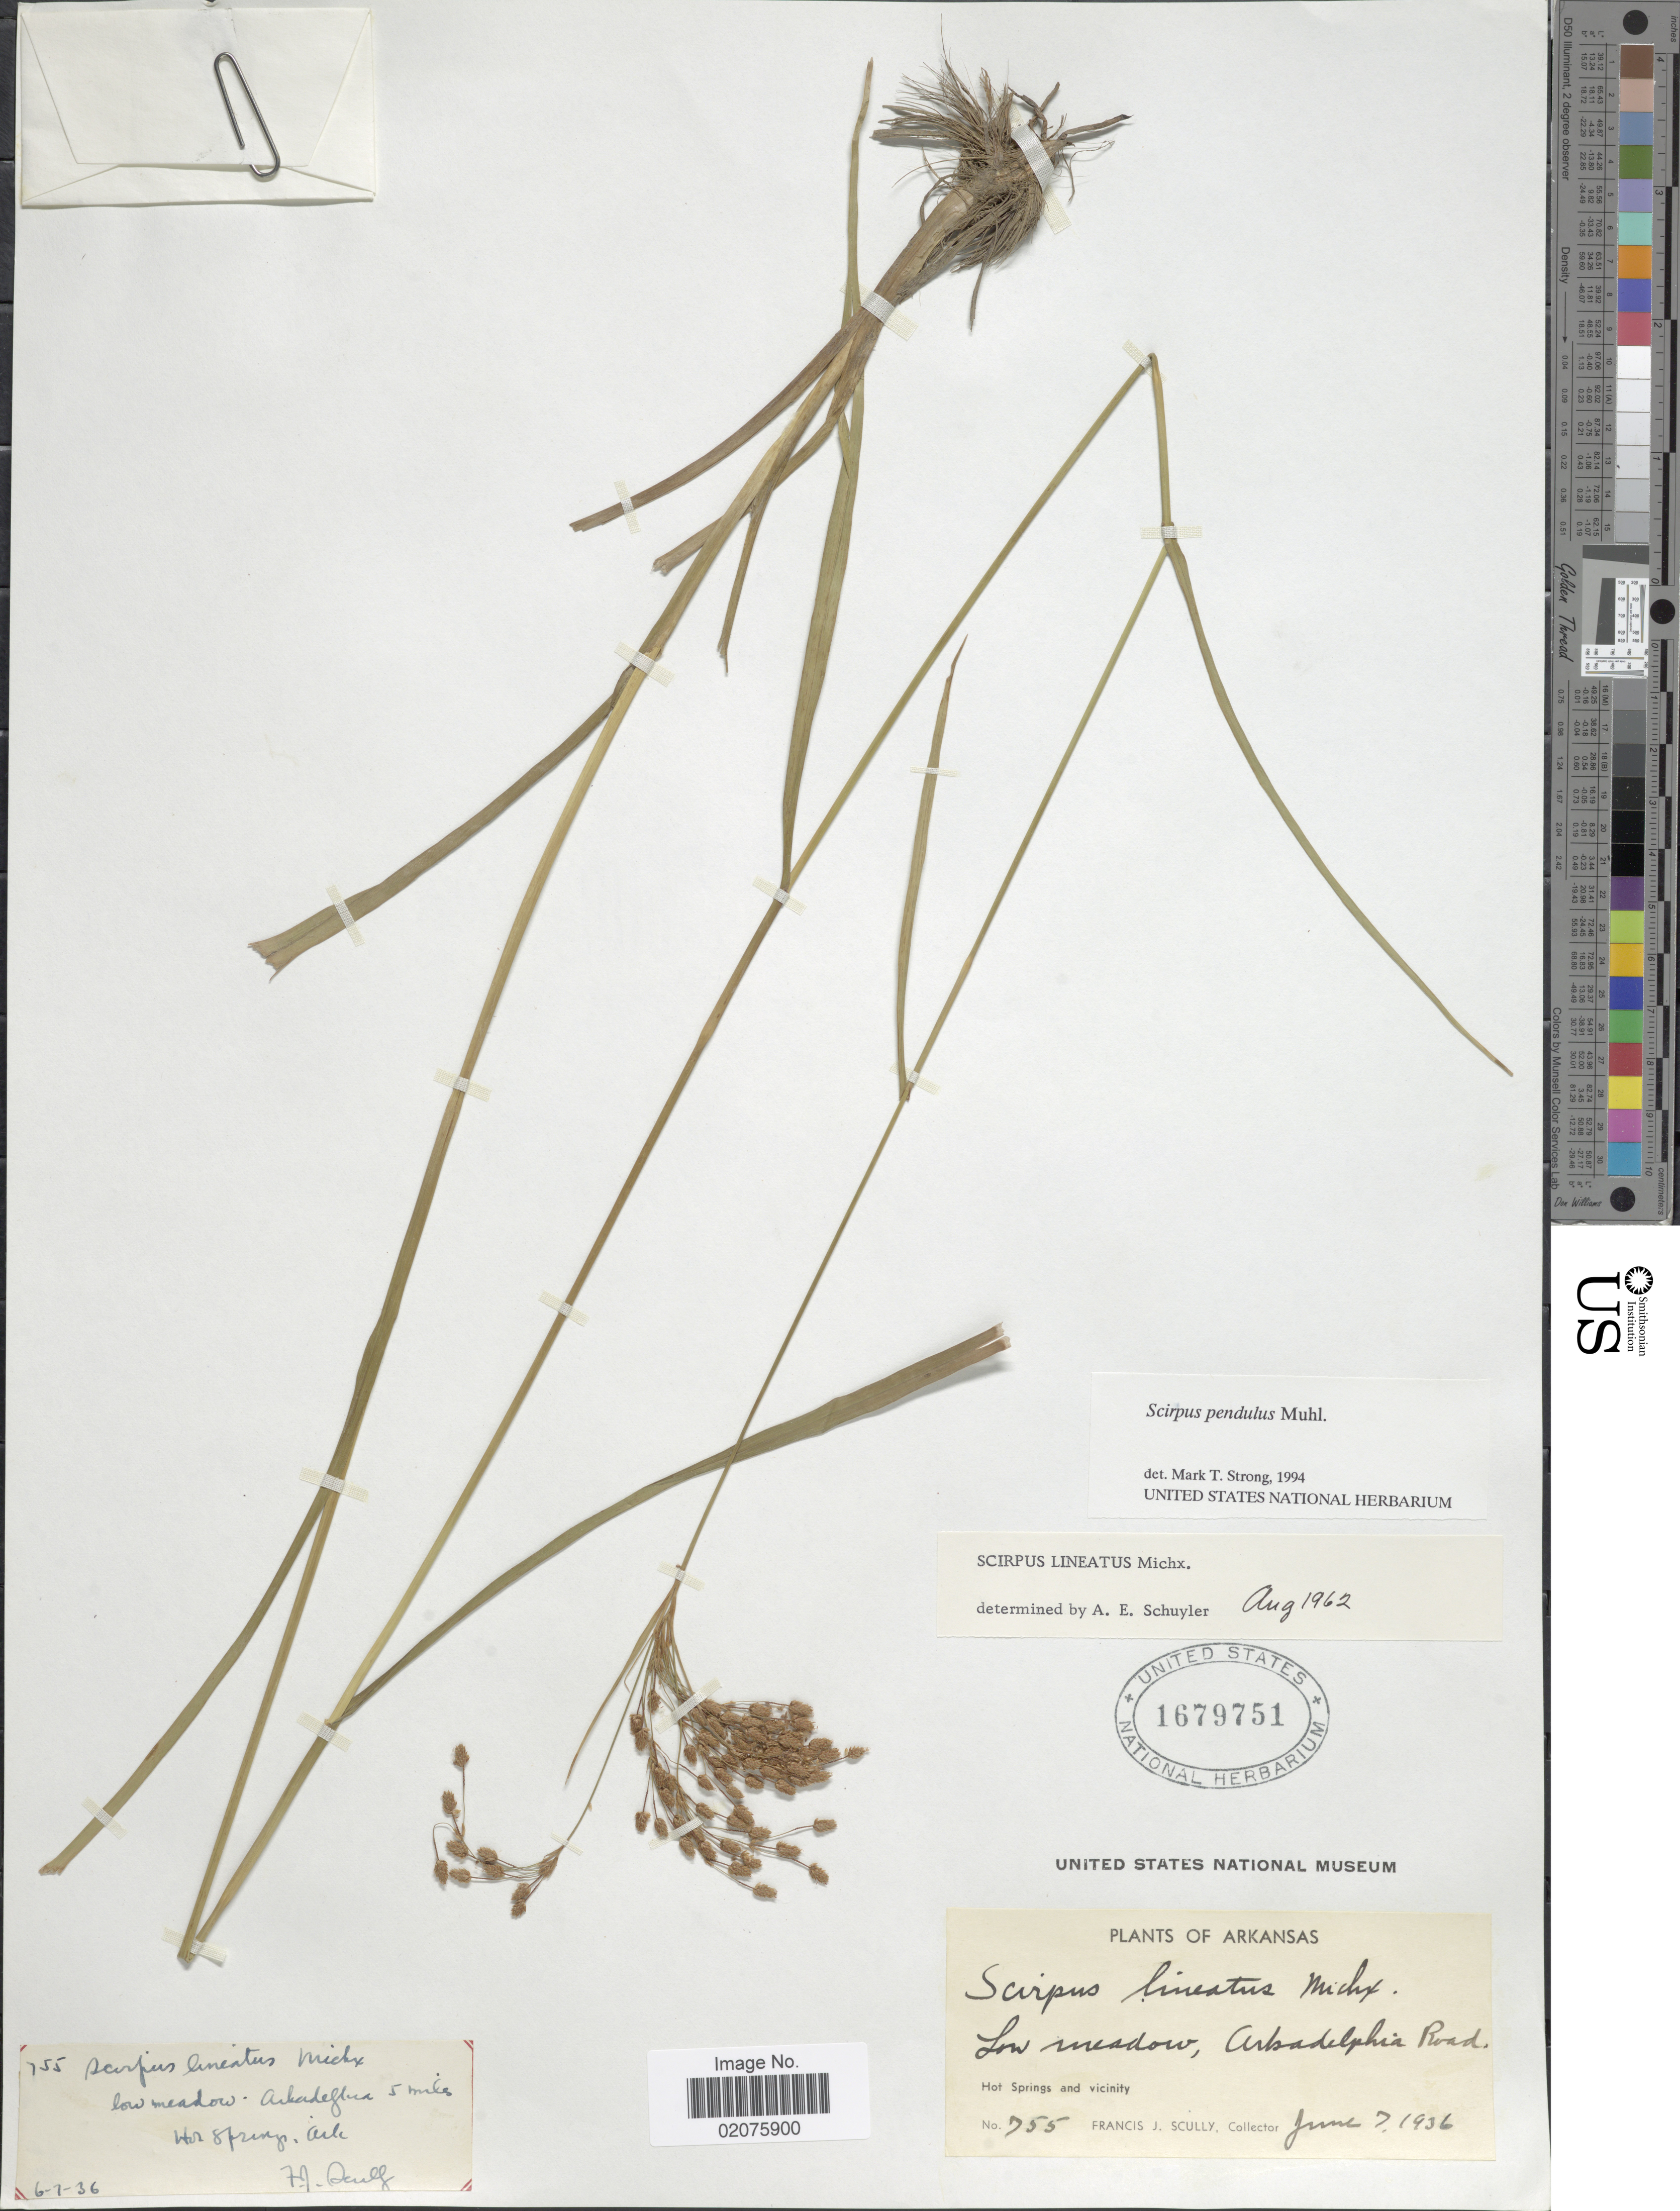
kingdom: Plantae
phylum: Tracheophyta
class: Liliopsida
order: Poales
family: Cyperaceae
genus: Scirpus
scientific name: Scirpus pendulus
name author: Muhl.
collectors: F. J. Scully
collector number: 755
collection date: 1936-06-07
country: United States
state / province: Arkansas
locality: Low meadow, Arkadelphia Road, 5 miles. Hot Springs and vicinity, Ark.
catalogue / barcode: US 1679751